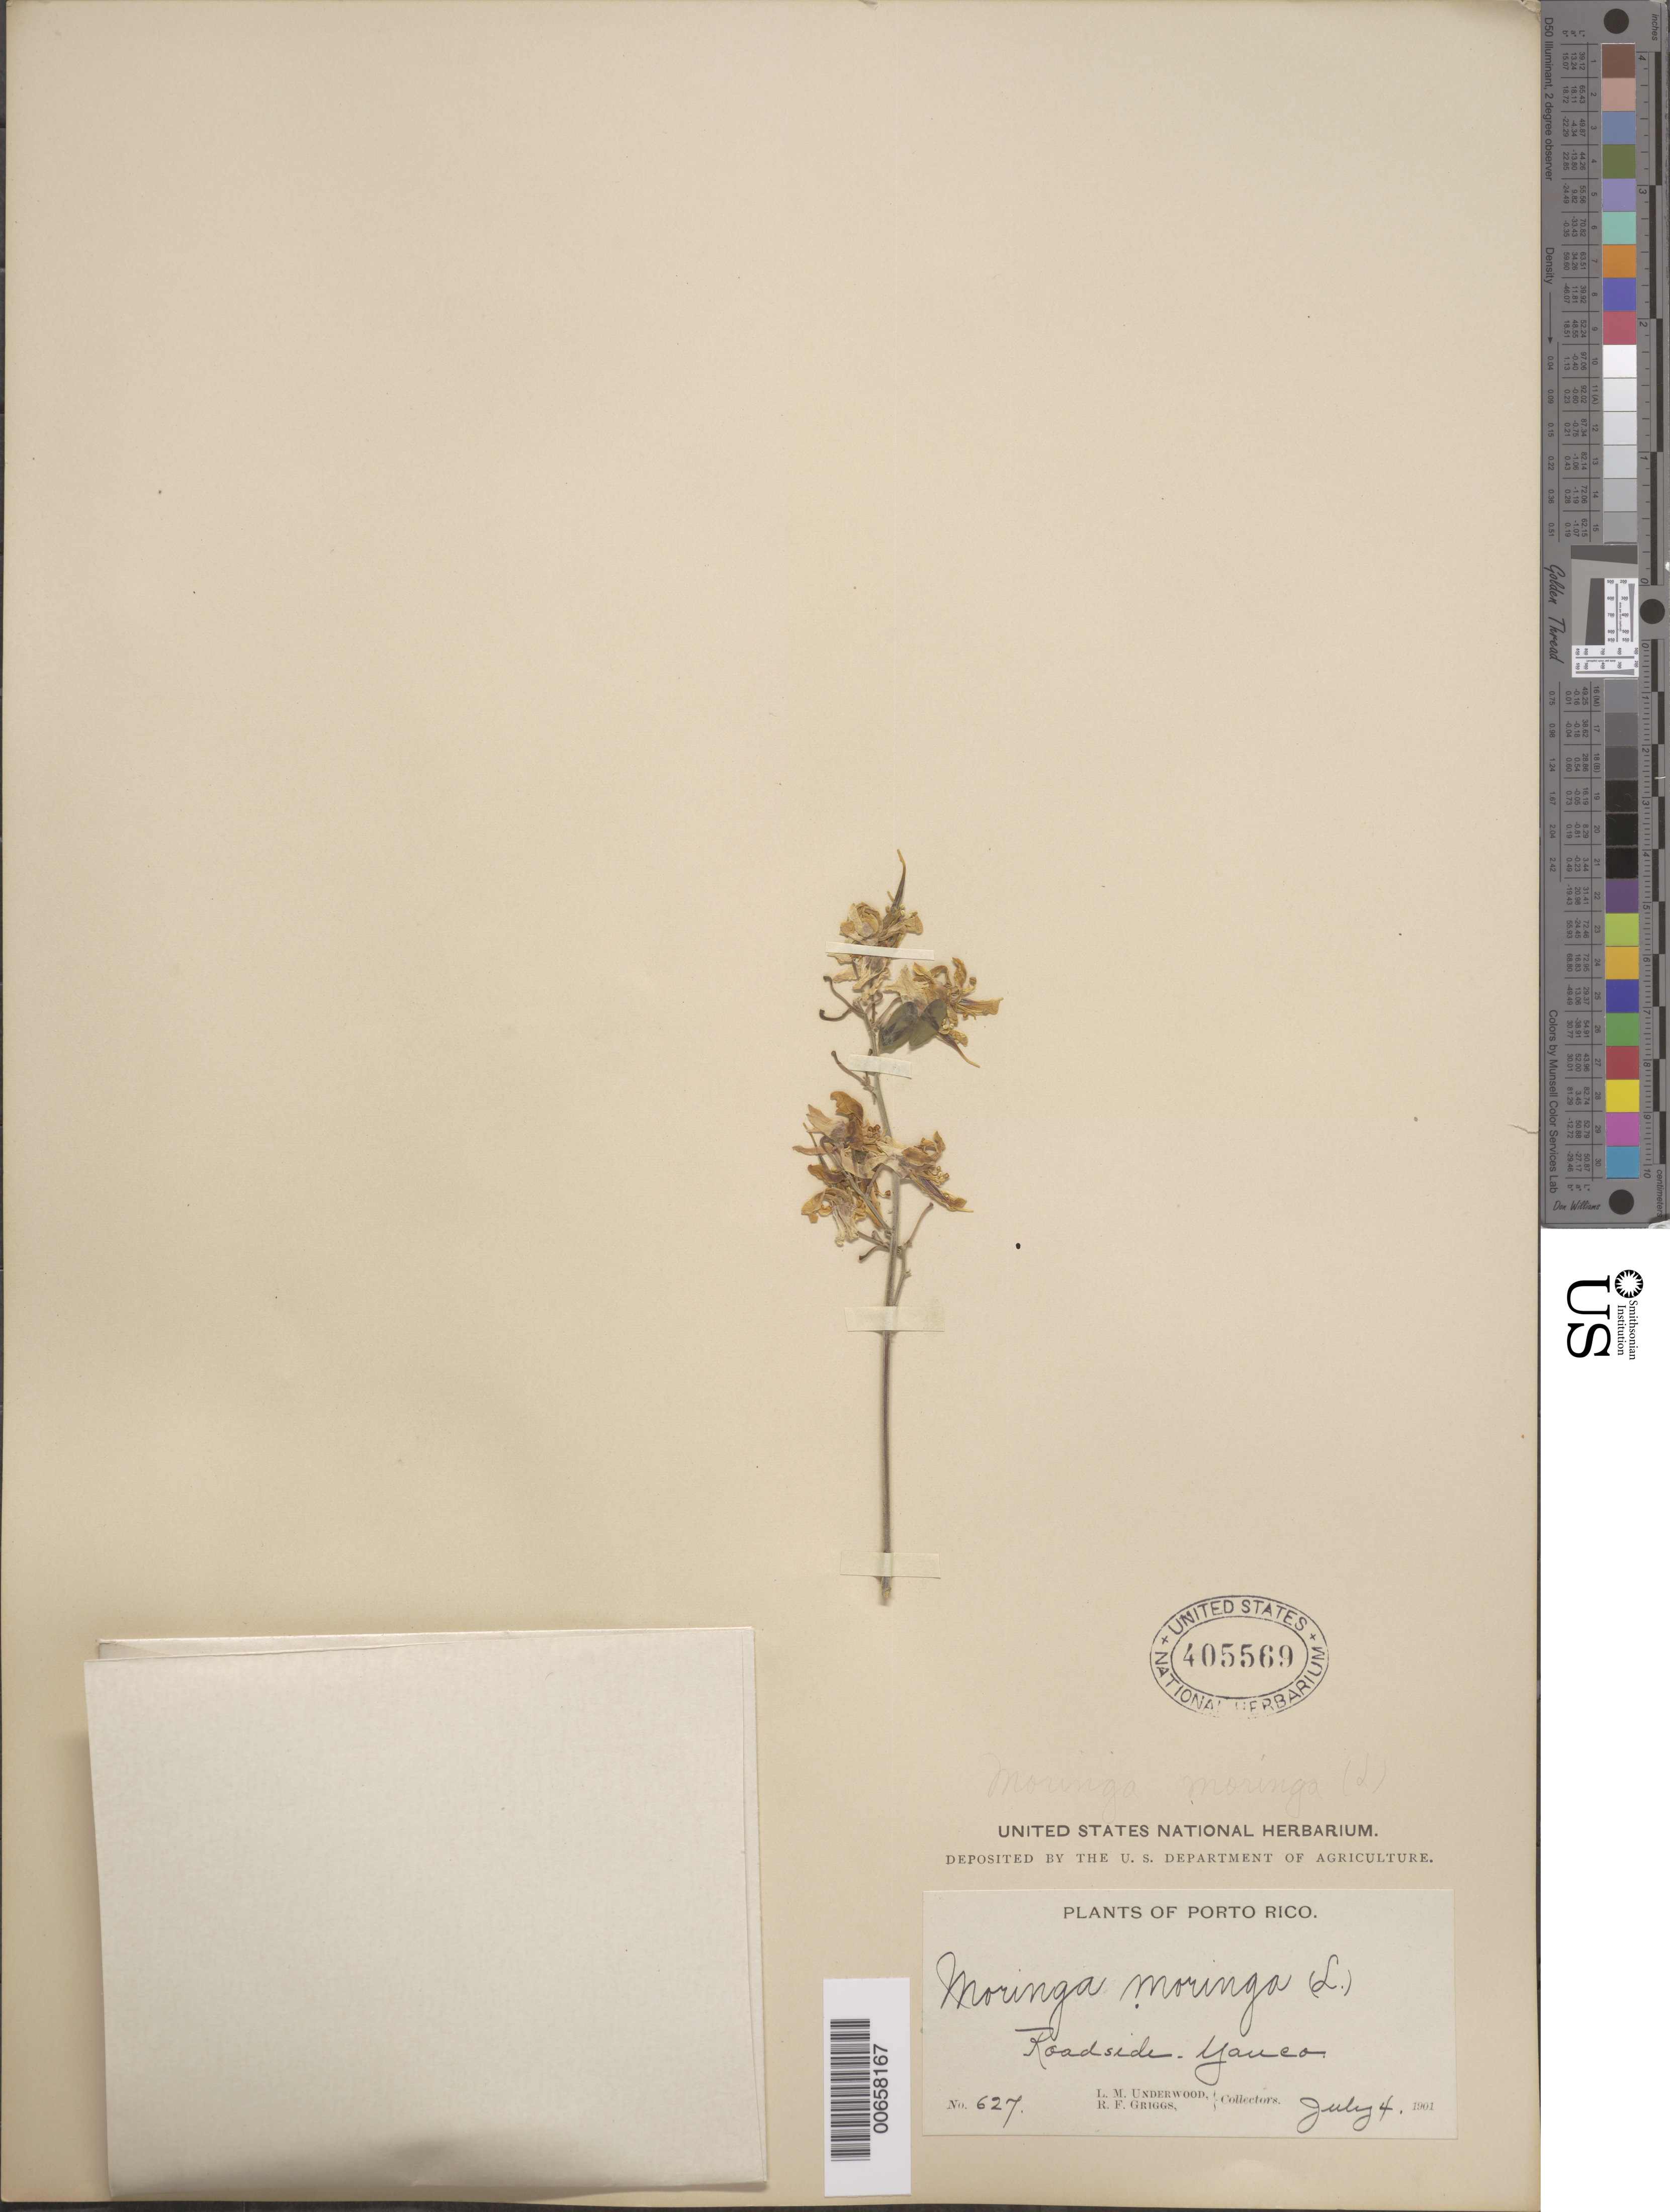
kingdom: Plantae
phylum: Tracheophyta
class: Magnoliopsida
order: Brassicales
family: Moringaceae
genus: Moringa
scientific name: Moringa moringa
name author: (L.) Small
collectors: L. M. Underwood & R. F. Griggs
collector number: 627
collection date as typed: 04 Jul 1901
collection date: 1901-07-04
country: Puerto Rico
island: Greater Antilles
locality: Yauco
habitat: Roadside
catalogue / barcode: US 405569